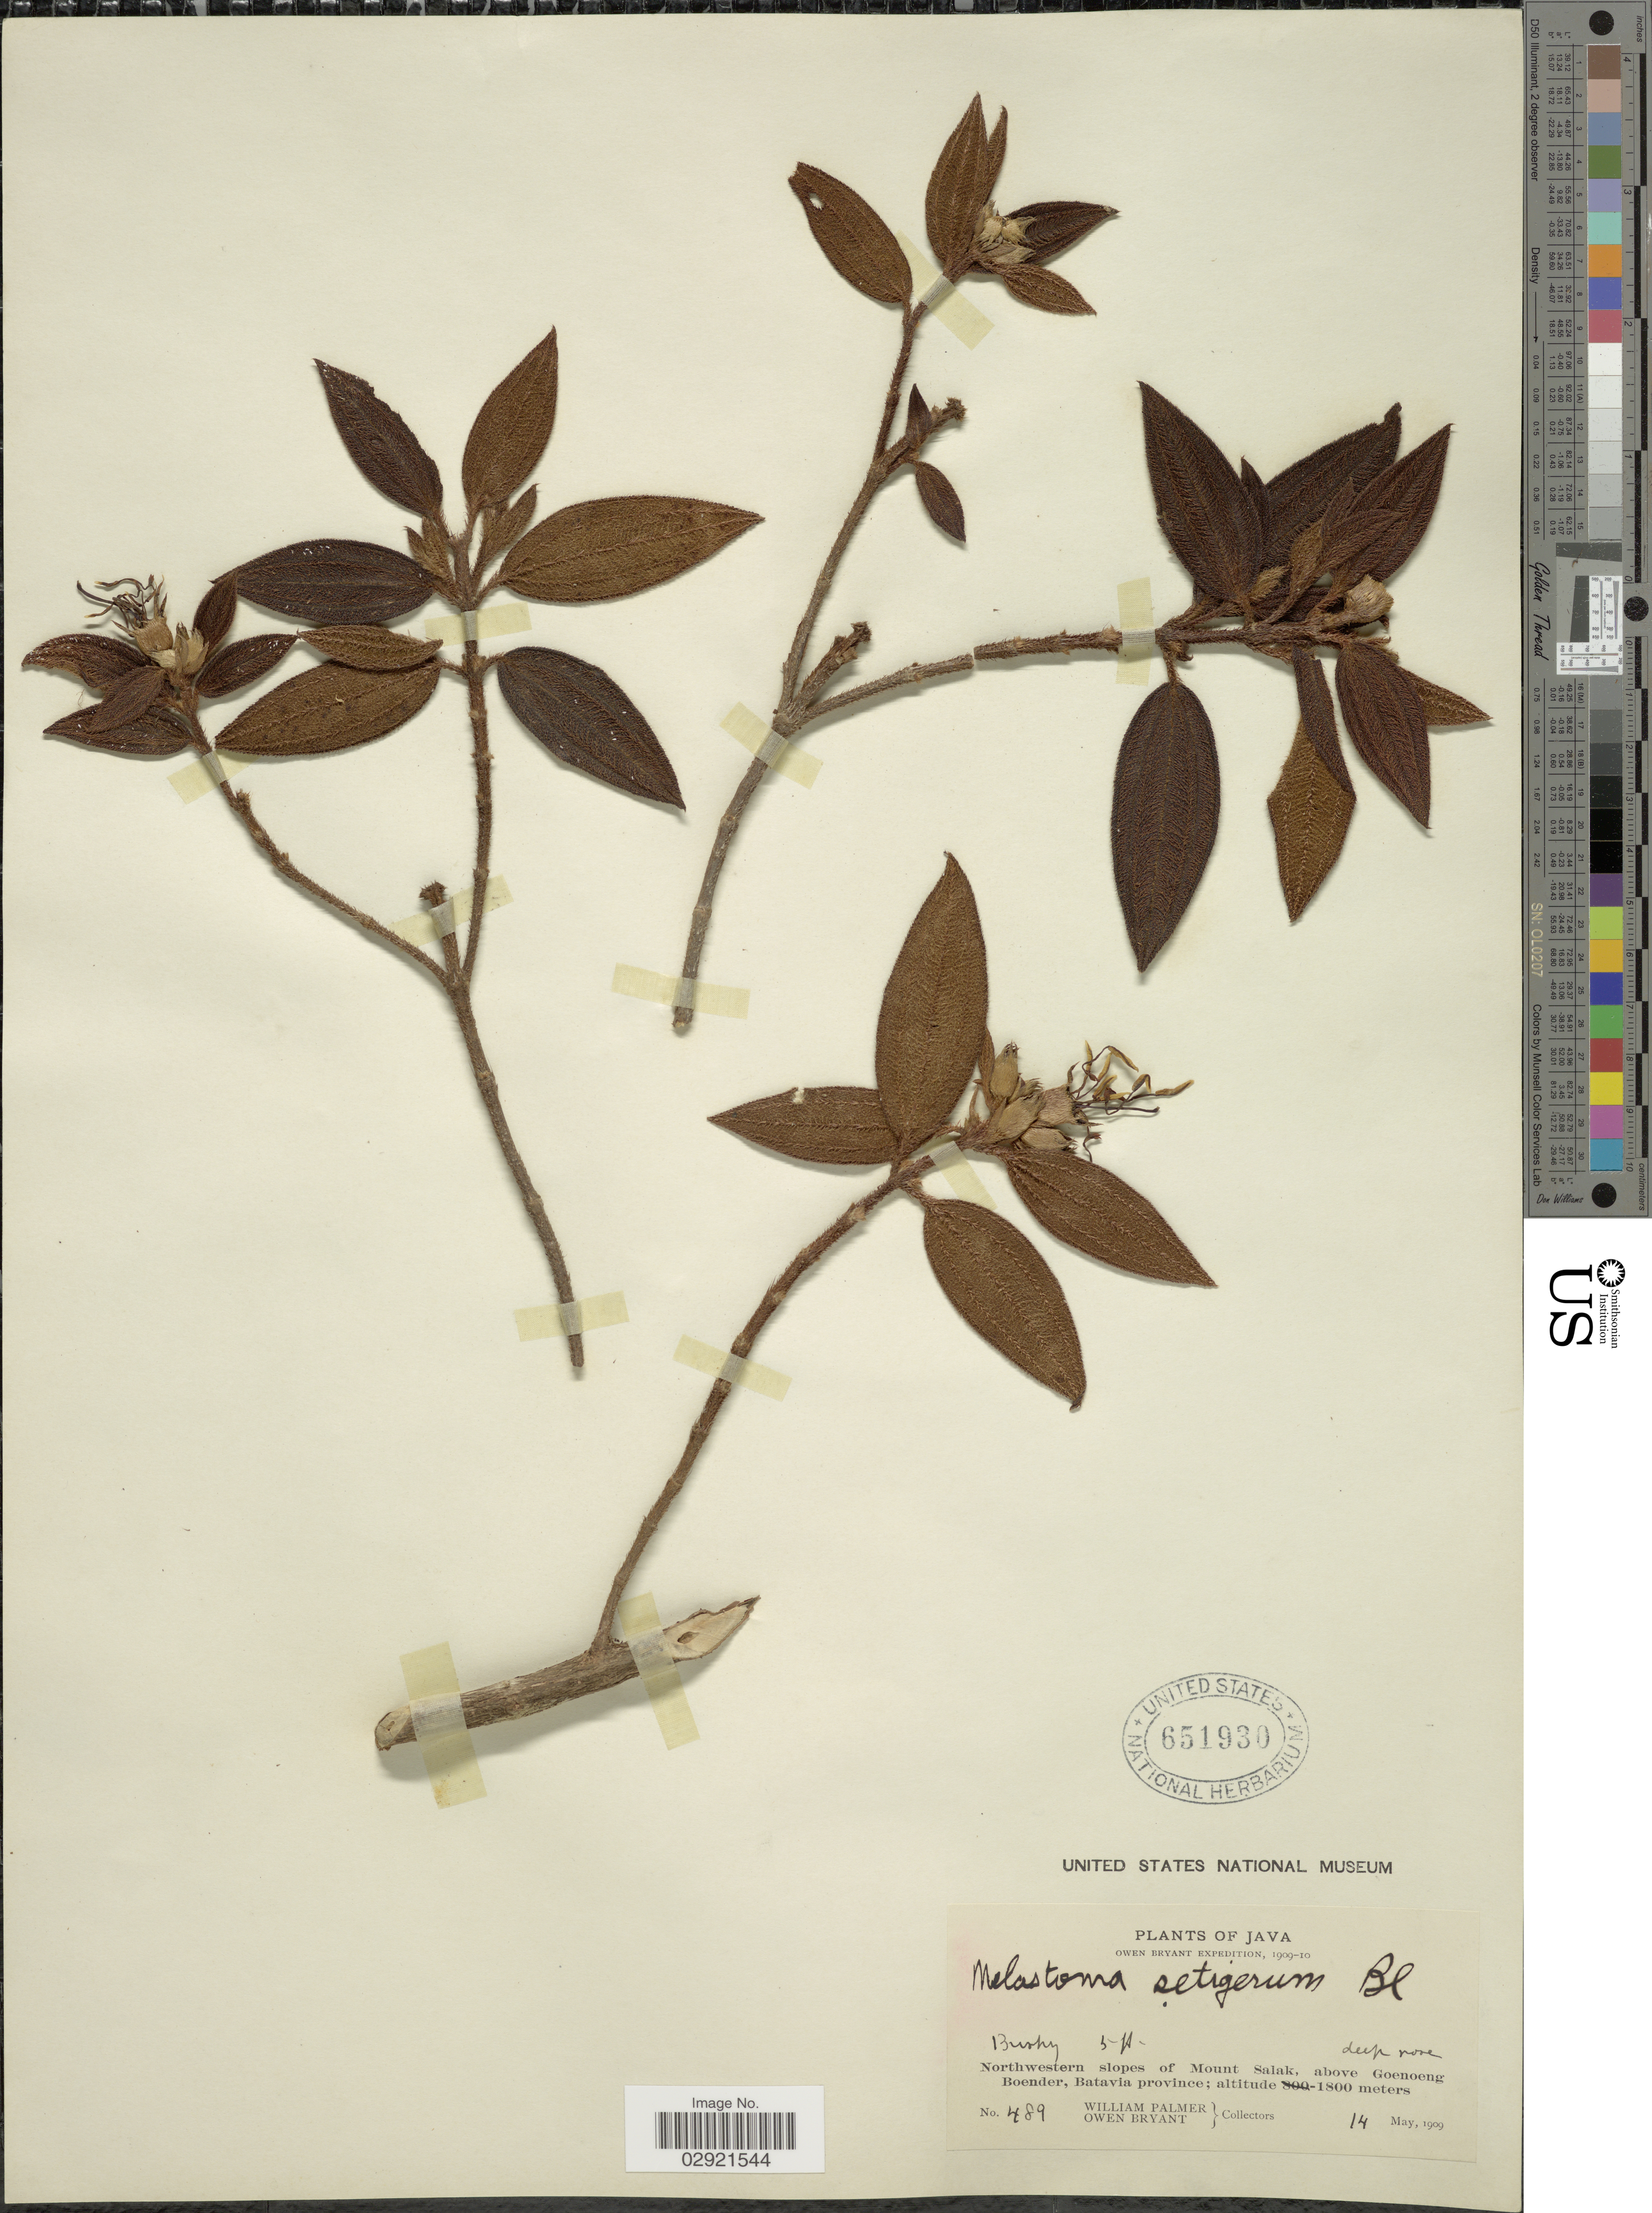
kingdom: Plantae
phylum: Tracheophyta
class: Magnoliopsida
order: Myrtales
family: Melastomataceae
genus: Melastoma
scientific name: Melastoma setigerum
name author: Blume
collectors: W. Palmer & O. Bryant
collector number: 489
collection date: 1909-05-14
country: Indonesia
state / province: Java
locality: Northwestern slopes of Mount Salak, above Goenoeng Boender, Batavia province.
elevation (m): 1800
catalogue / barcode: US 651930